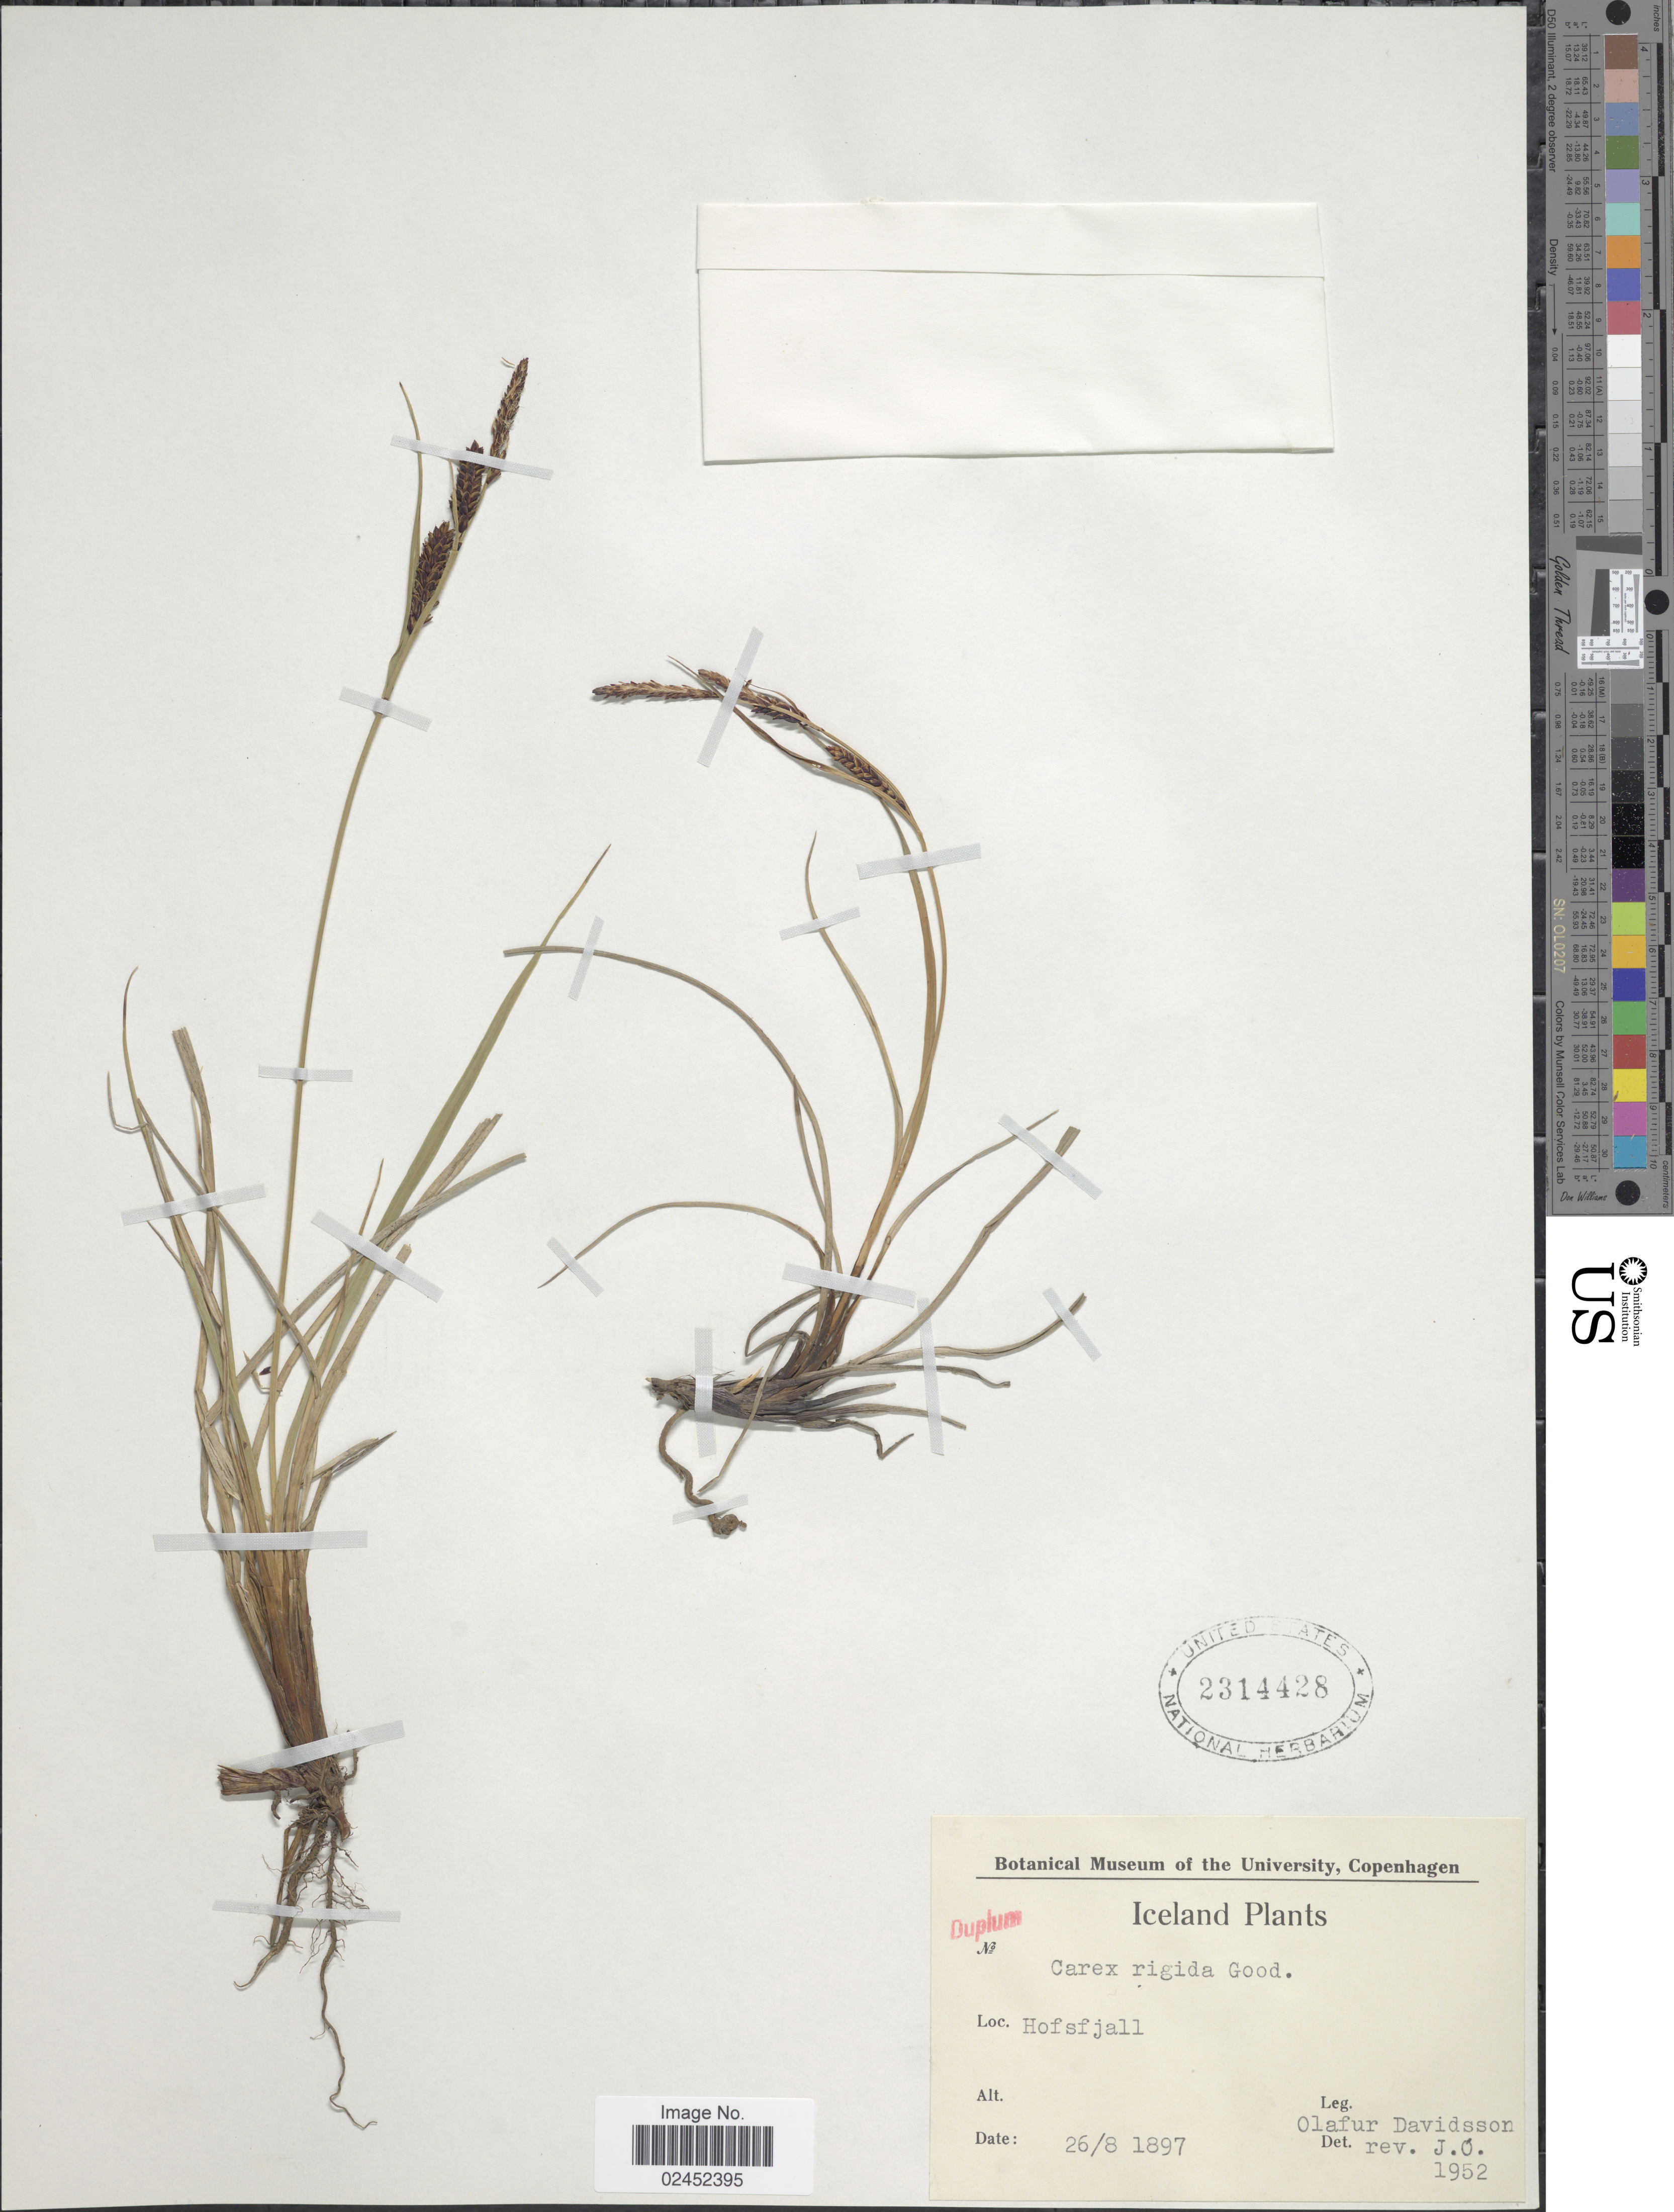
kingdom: Plantae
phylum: Tracheophyta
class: Liliopsida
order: Poales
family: Cyperaceae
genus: Carex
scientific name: Carex bigelowii subsp. bigelowii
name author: Torr. ex Schwein.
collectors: O. Davidsson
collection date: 1897-08-26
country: Iceland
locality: Iceland. Hofsjall.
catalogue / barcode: US 2314428